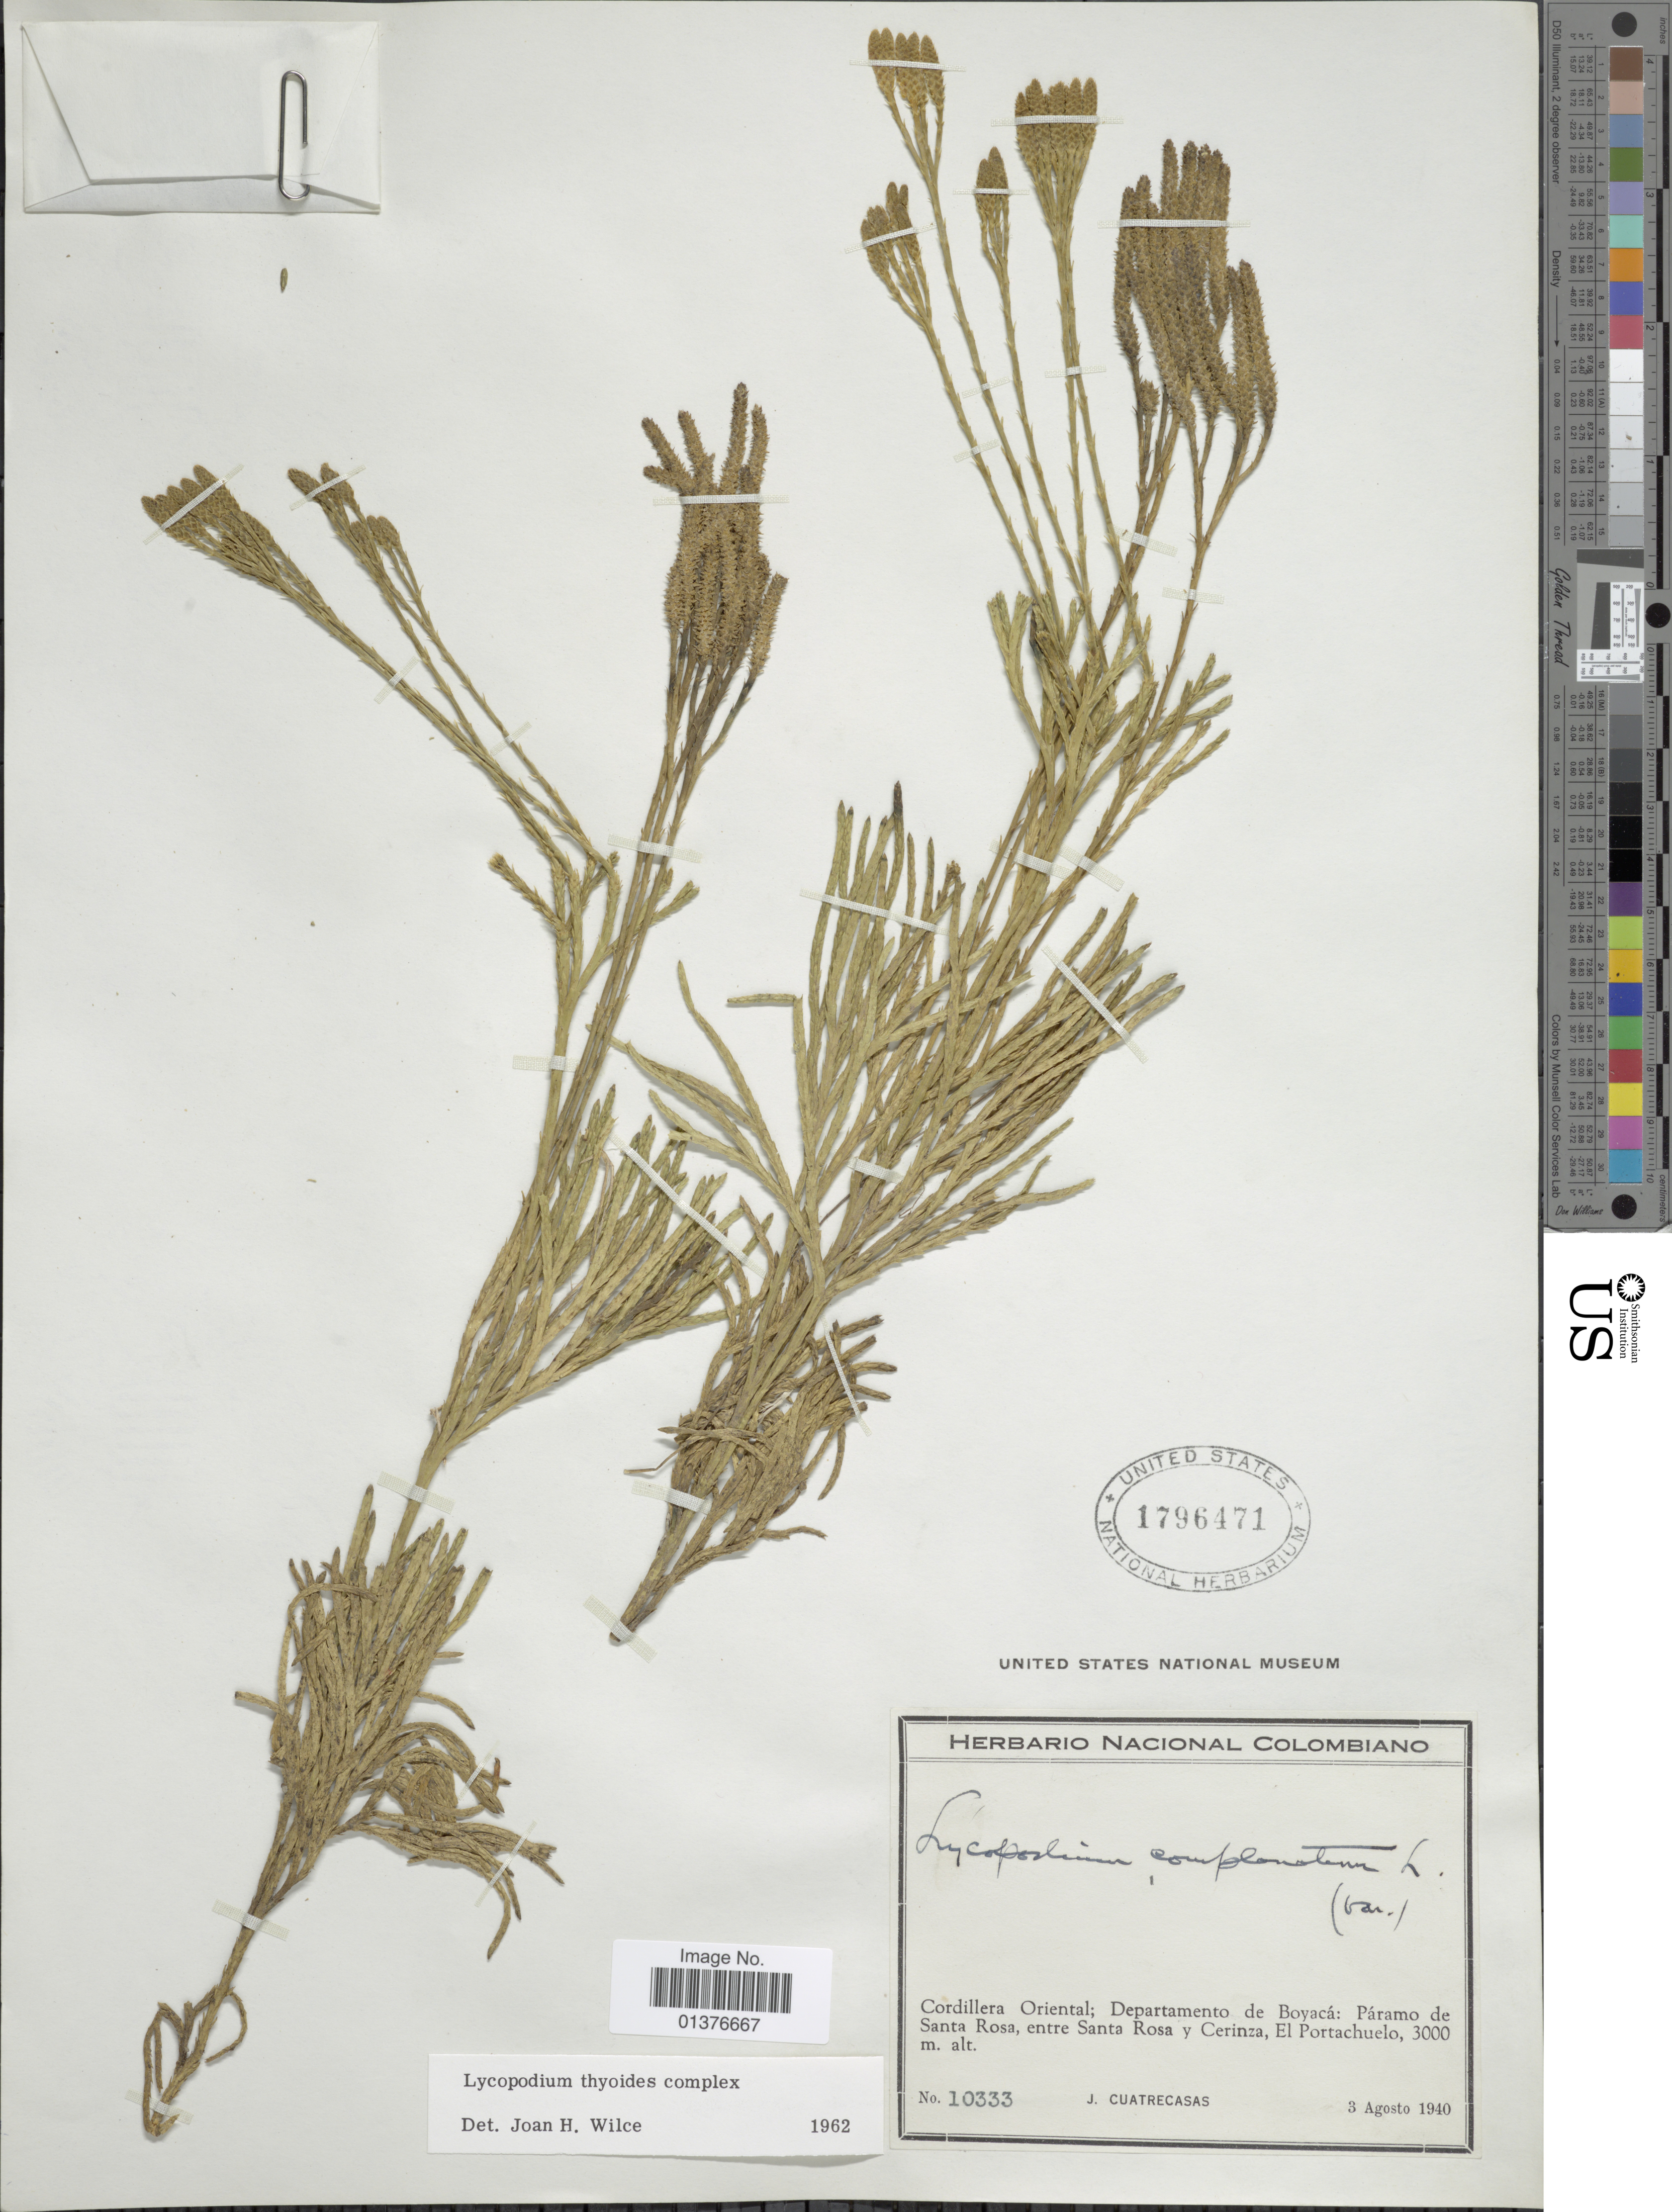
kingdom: Plantae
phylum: Tracheophyta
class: Lycopodiopsida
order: Lycopodiales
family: Lycopodiaceae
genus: Diphasiastrum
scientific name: Diphasiastrum thyoides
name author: (Humb. & Bonpl. ex Willd.) Holub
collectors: J. Cuatrecasas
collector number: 10333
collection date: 1940-08-03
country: Colombia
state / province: Boyacá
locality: Cordillera Oriental, Páramo de Santa Rosa, entre Santa Rosa y Cerinza, El Portachuelo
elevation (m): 3000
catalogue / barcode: US 1796471